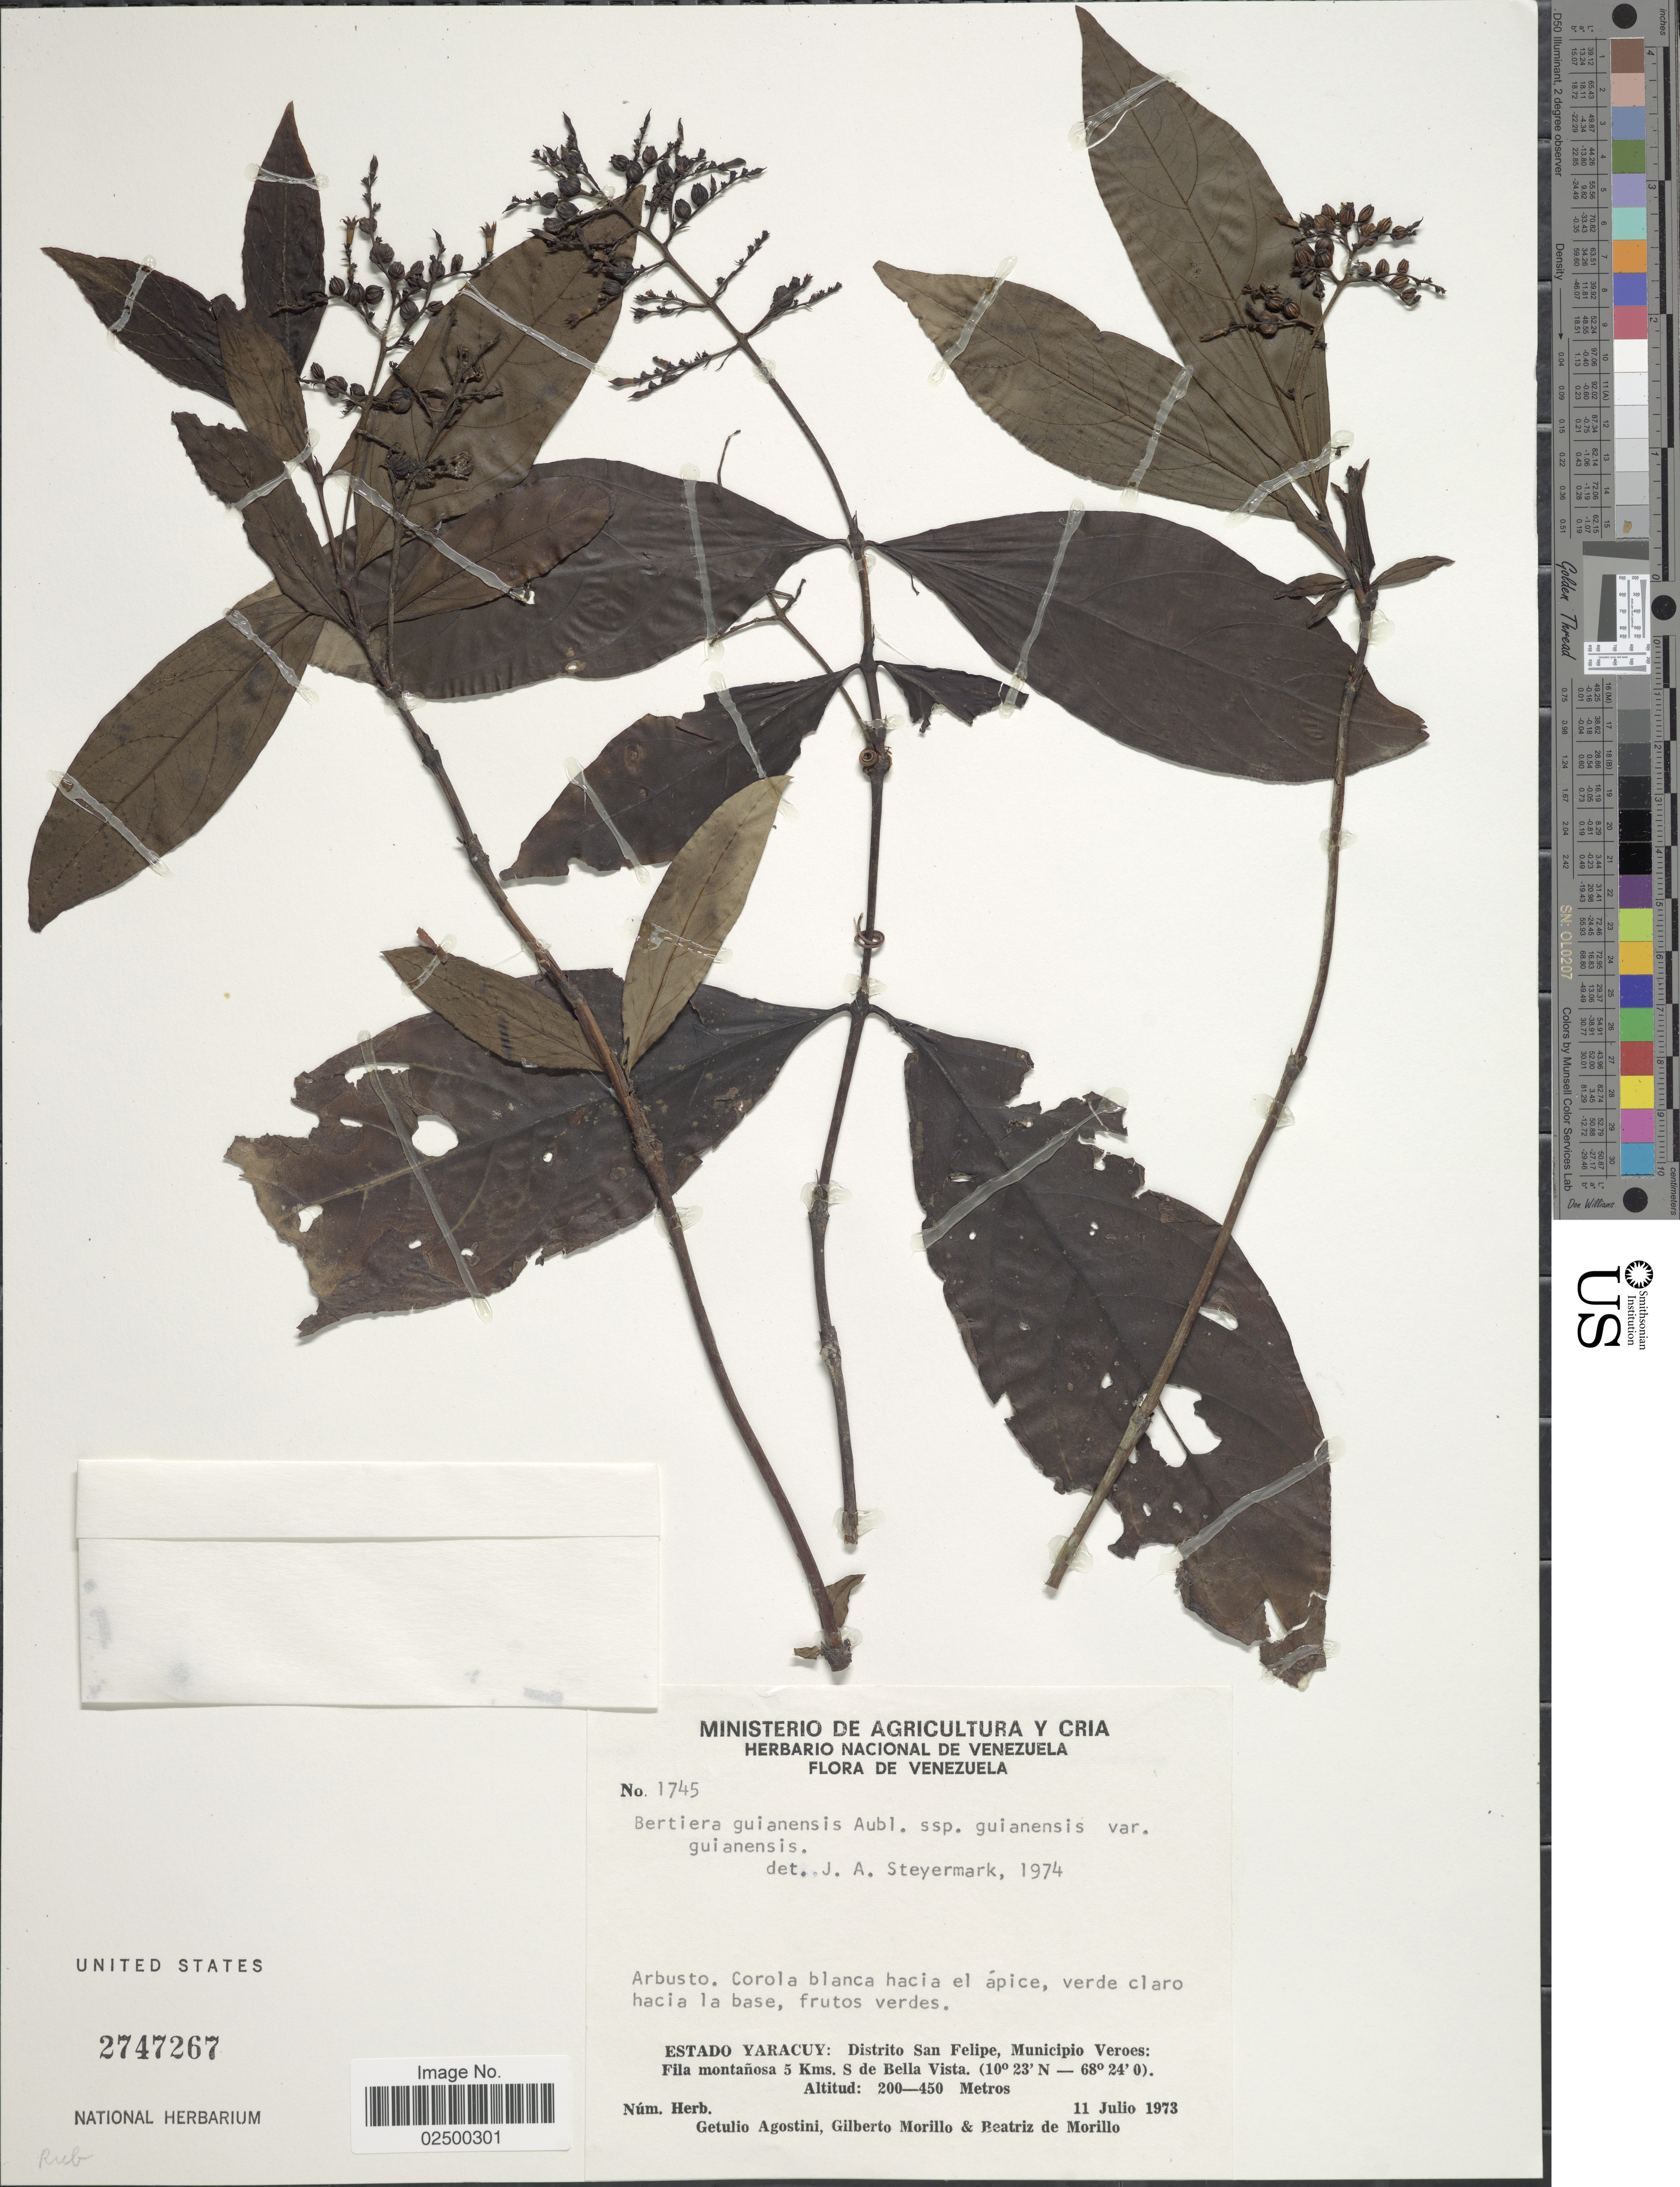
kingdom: Plantae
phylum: Tracheophyta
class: Magnoliopsida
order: Gentianales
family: Rubiaceae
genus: Bertiera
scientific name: Bertiera guianensis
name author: Aubl.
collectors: G. Agostini, G. N. Morillo & B. Morillo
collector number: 1745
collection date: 1973-07-11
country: Venezuela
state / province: Yaracuy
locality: Distrito San Felipe, Municipio Veroes: Fila montanosa 5 kms. S de Bella Vista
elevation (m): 200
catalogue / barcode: US 2747267